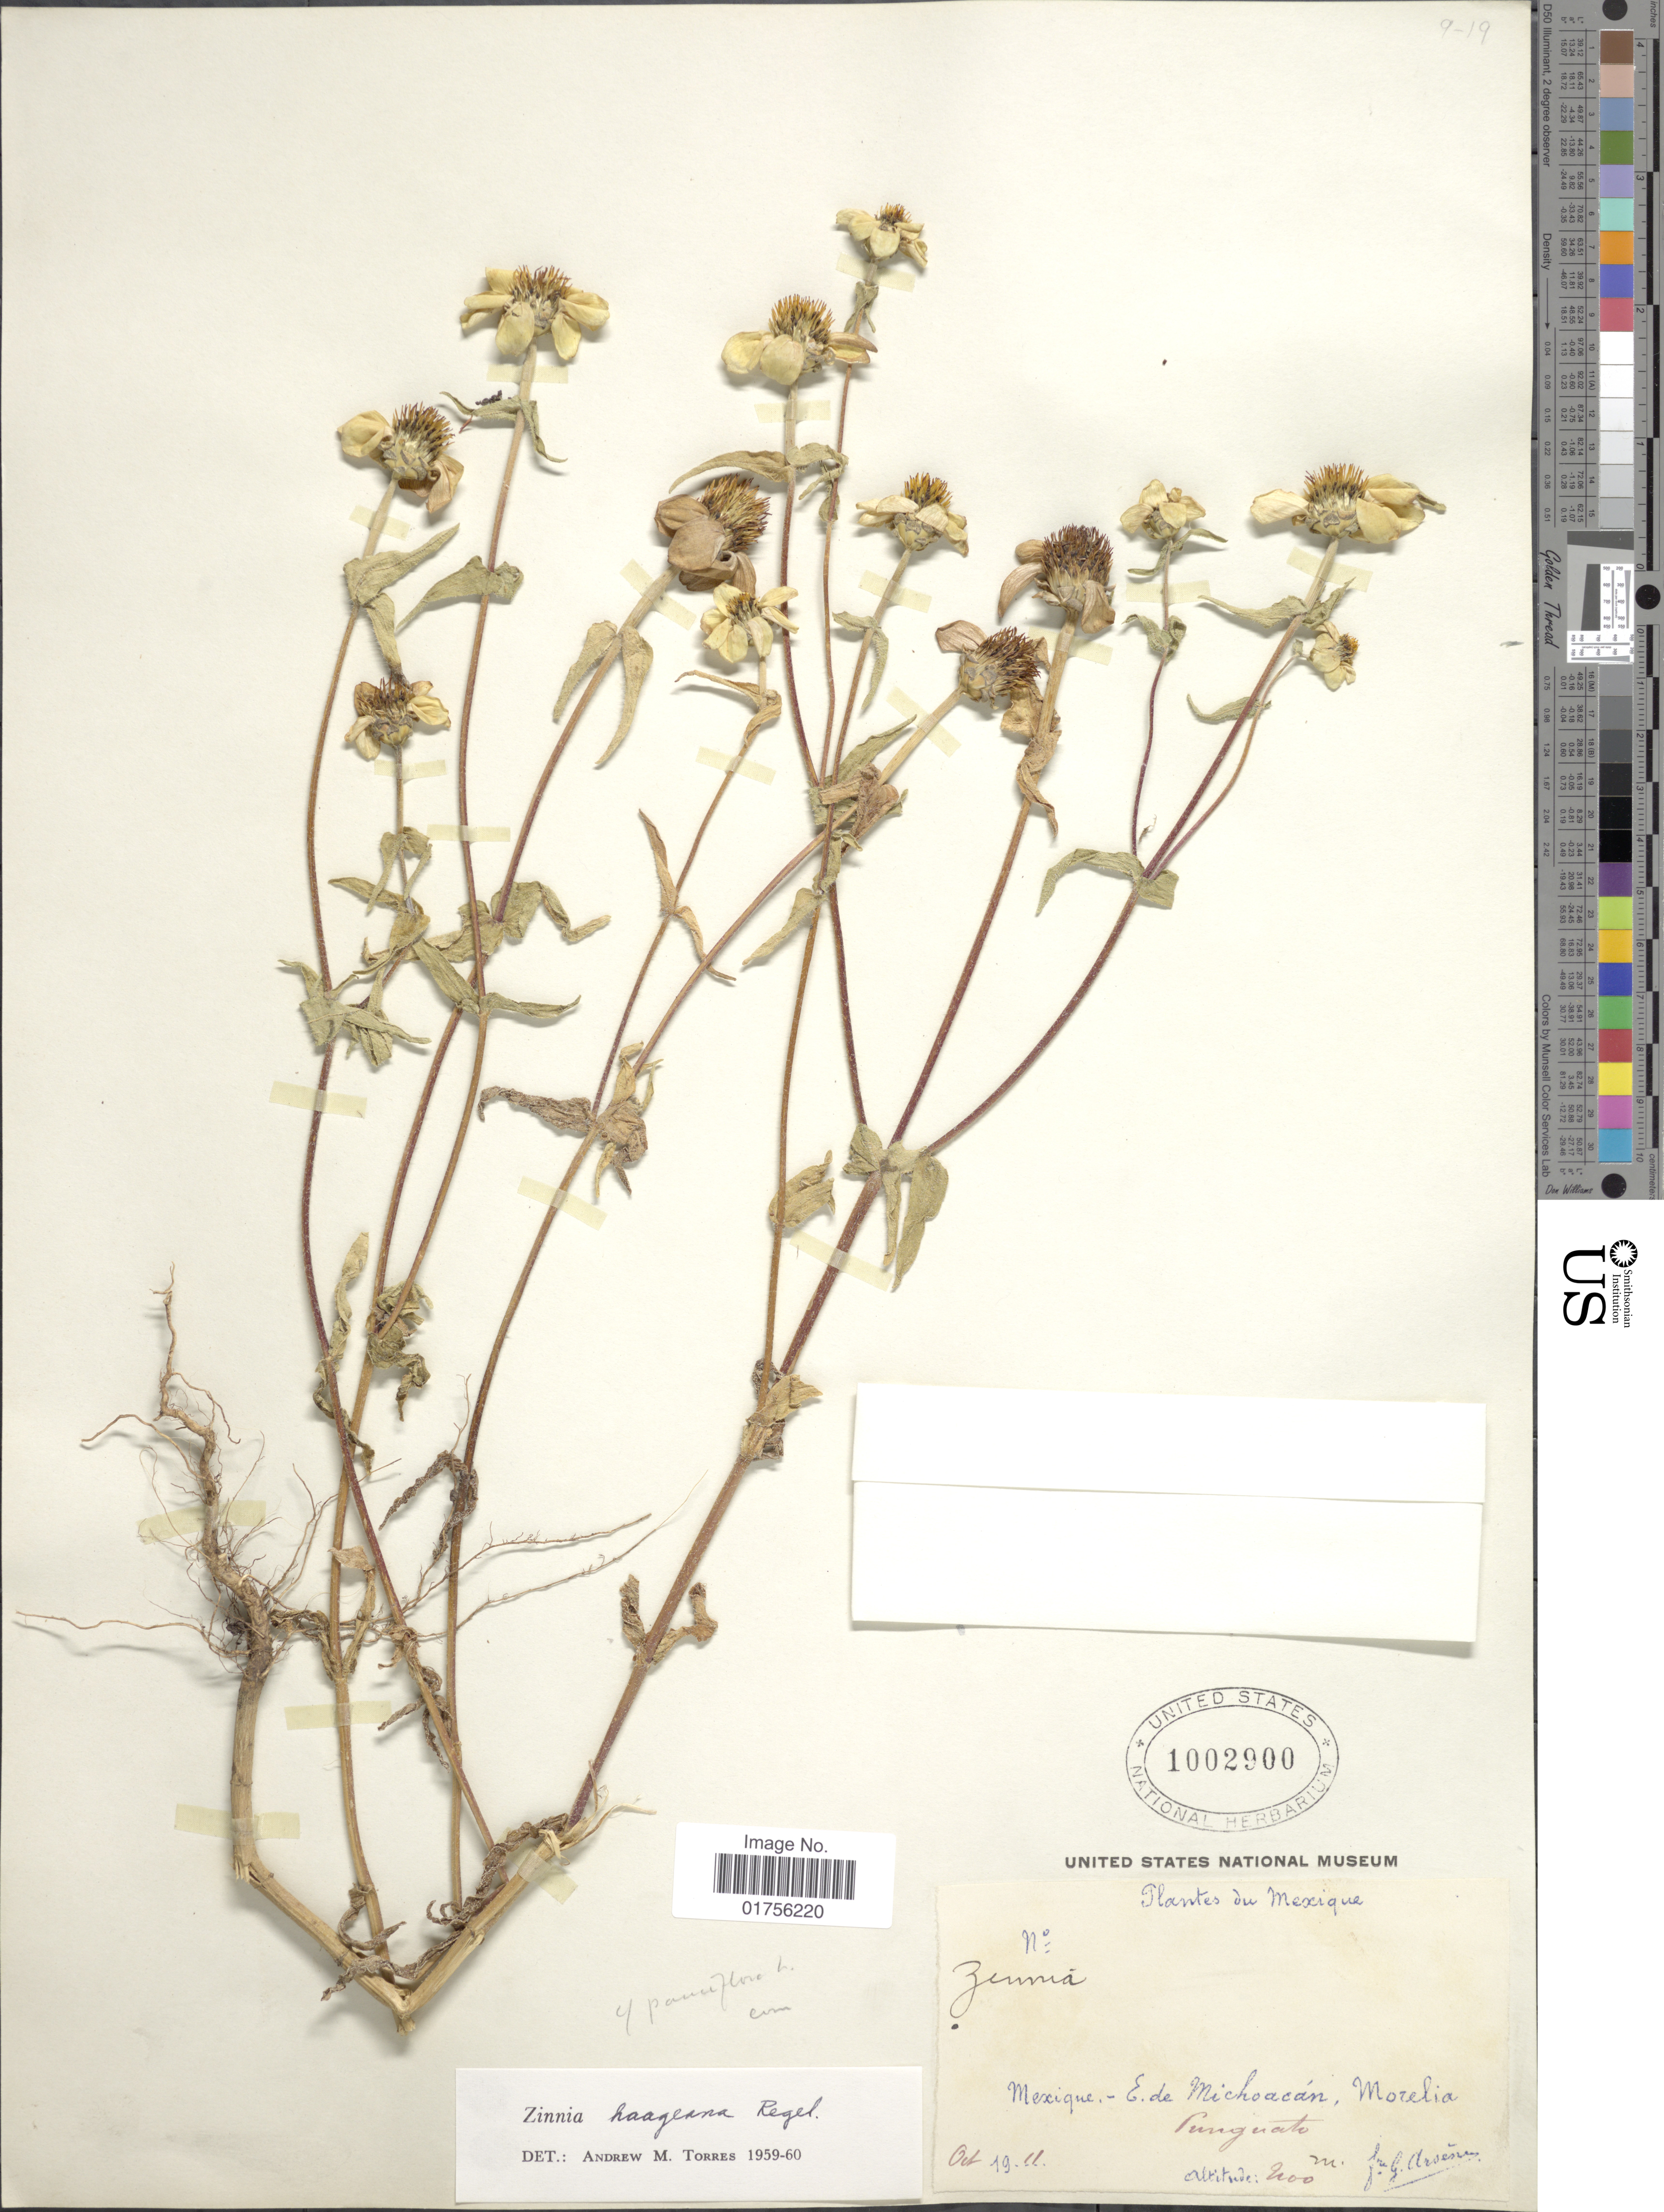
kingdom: Plantae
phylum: Tracheophyta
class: Magnoliopsida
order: Asterales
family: Asteraceae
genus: Zinnia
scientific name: Zinnia haageana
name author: Regel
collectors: Bro. G. Arsène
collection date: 1911-10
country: Mexico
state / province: Michoacán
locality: Mexique, E. de Michoacan, Morelia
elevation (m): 2000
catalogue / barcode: US 1002900